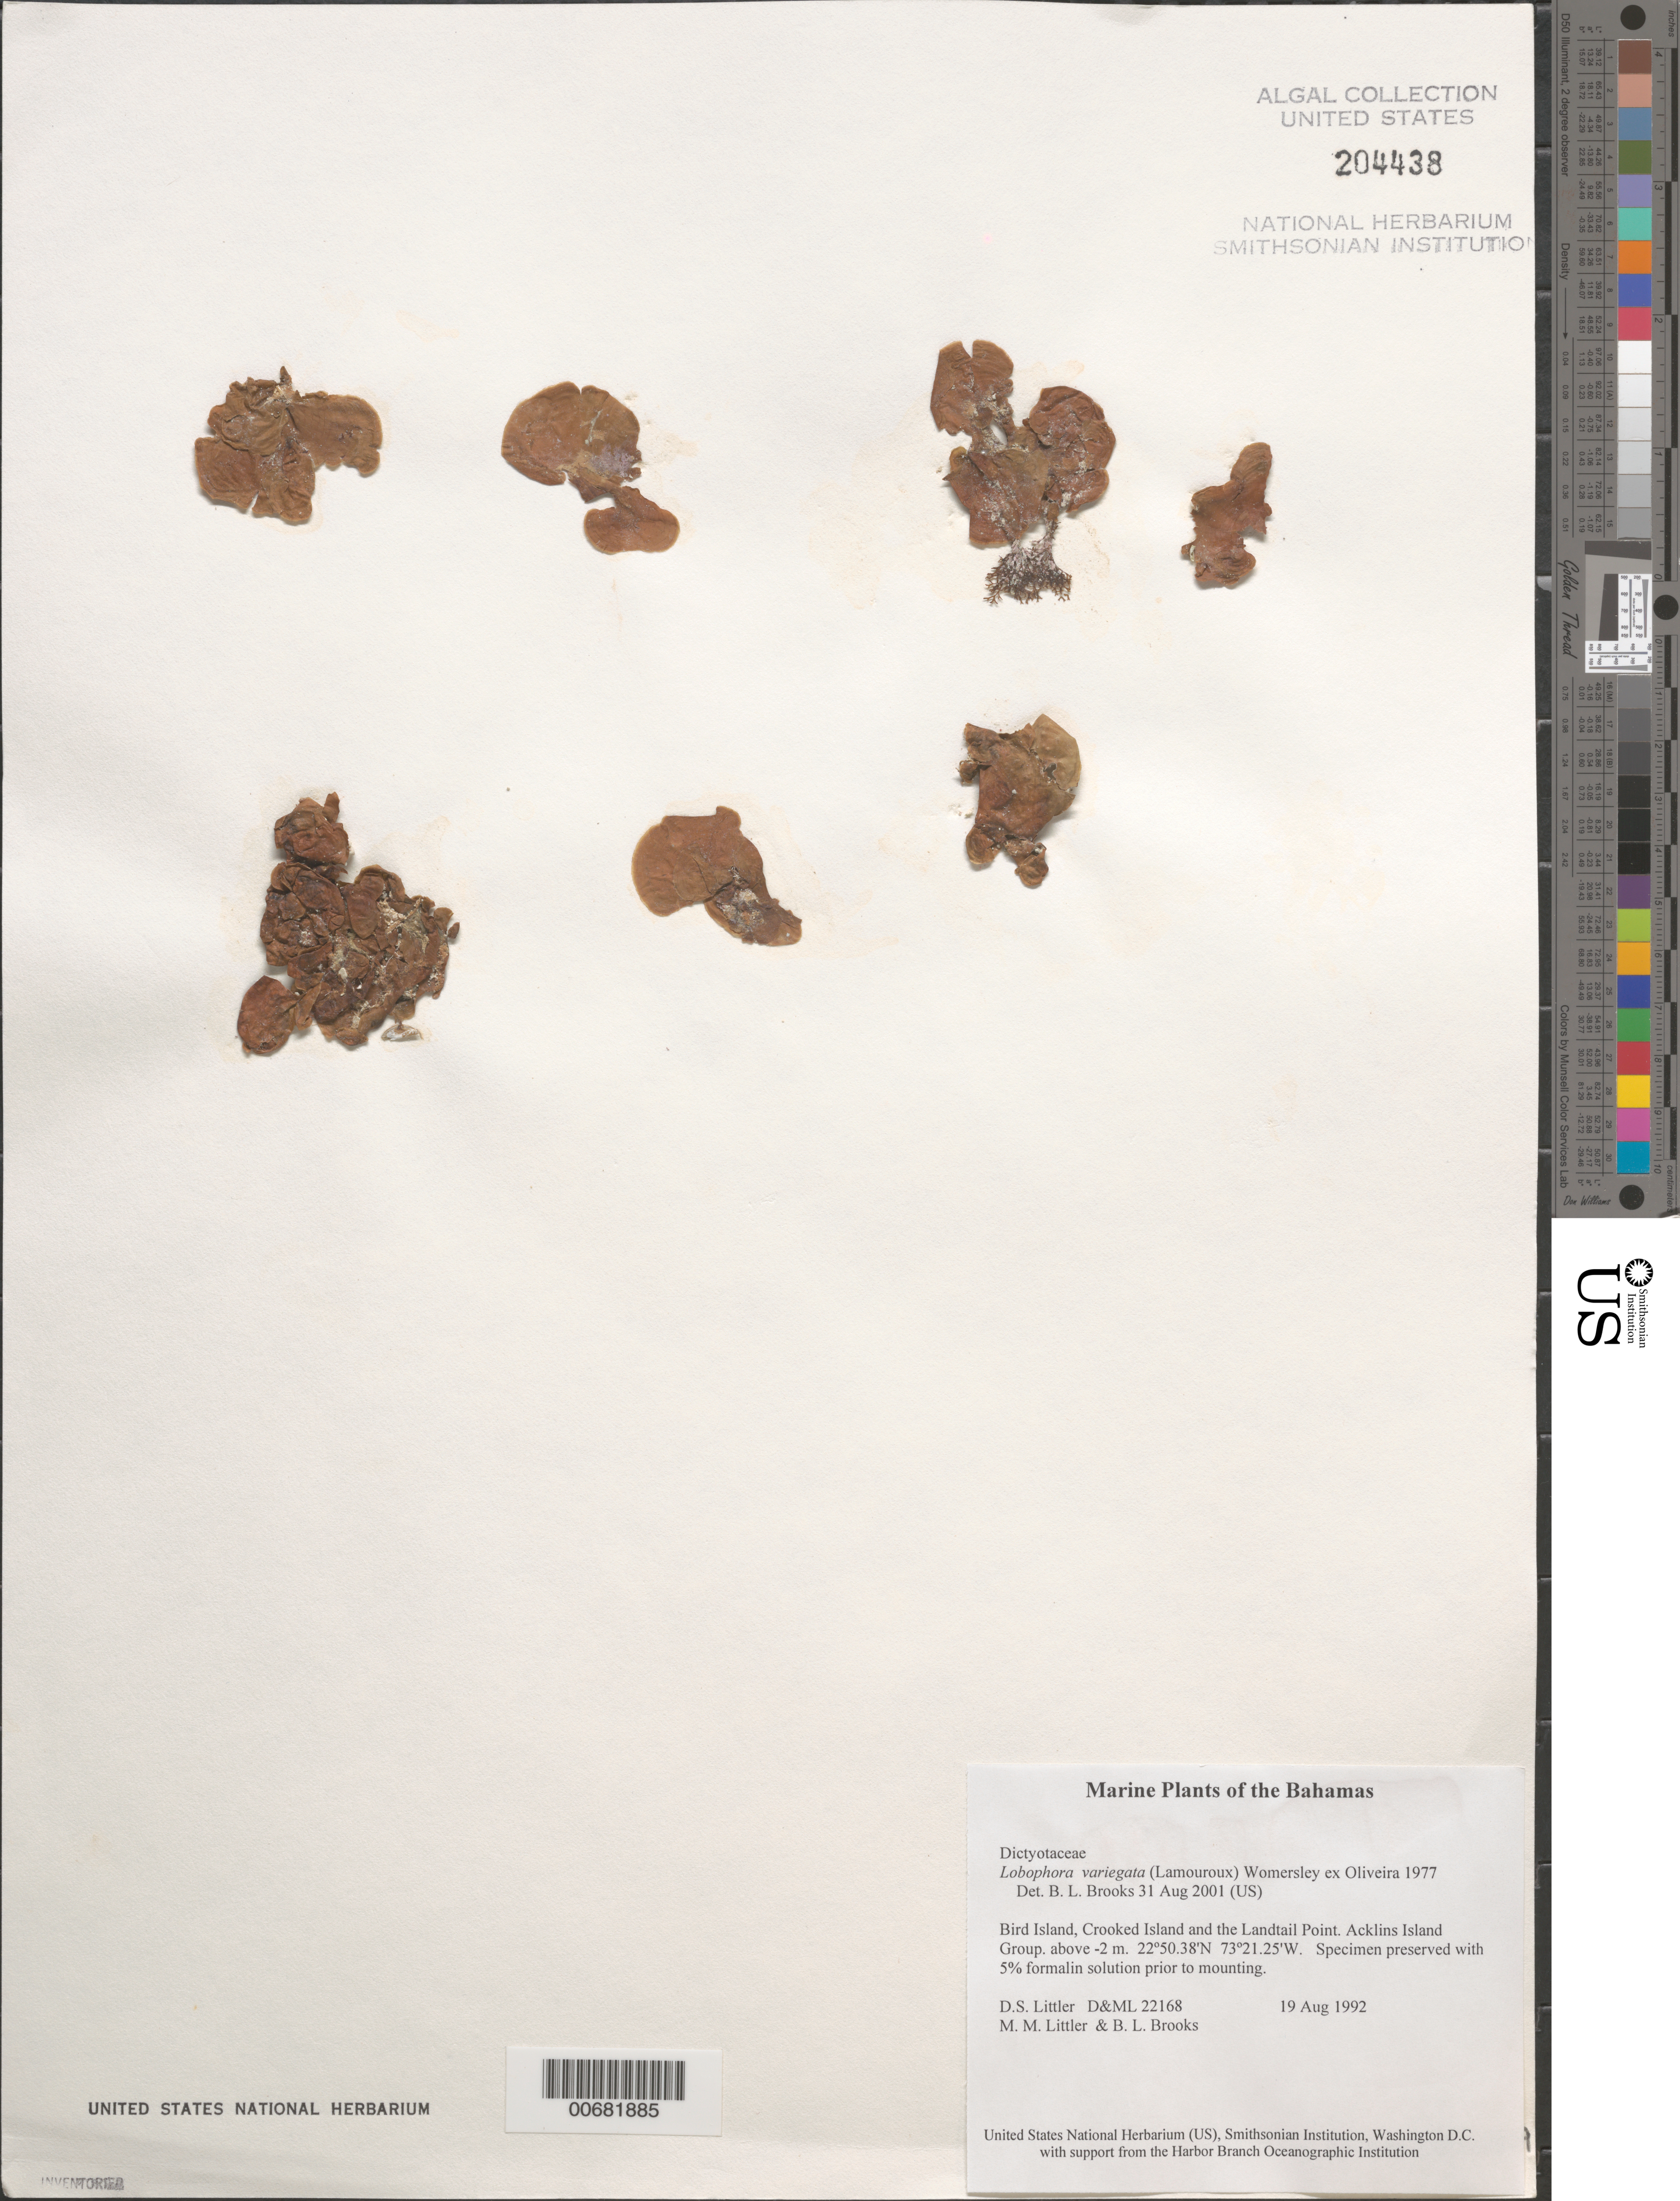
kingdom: Chromista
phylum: Ochrophyta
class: Phaeophyceae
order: Dictyotales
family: Dictyotaceae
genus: Lobophora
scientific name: Lobophora variegata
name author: (J.V.Lamouroux) Womersley & E.C. Oliveira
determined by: Brooks, B. L., (BOT), Smithsonian Institution - National Museum of Natural History (UNITED STATES)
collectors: D. S. Littler, M. M. Littler & B. Brooks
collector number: D&ML 22168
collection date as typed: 19 Aug 1992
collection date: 1992-08-19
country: Bahamas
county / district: Acklins District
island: Bird Island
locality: And Crooked Island and Landtail Point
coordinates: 22 50.38' N, 73 21.25' W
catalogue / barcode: US 204438